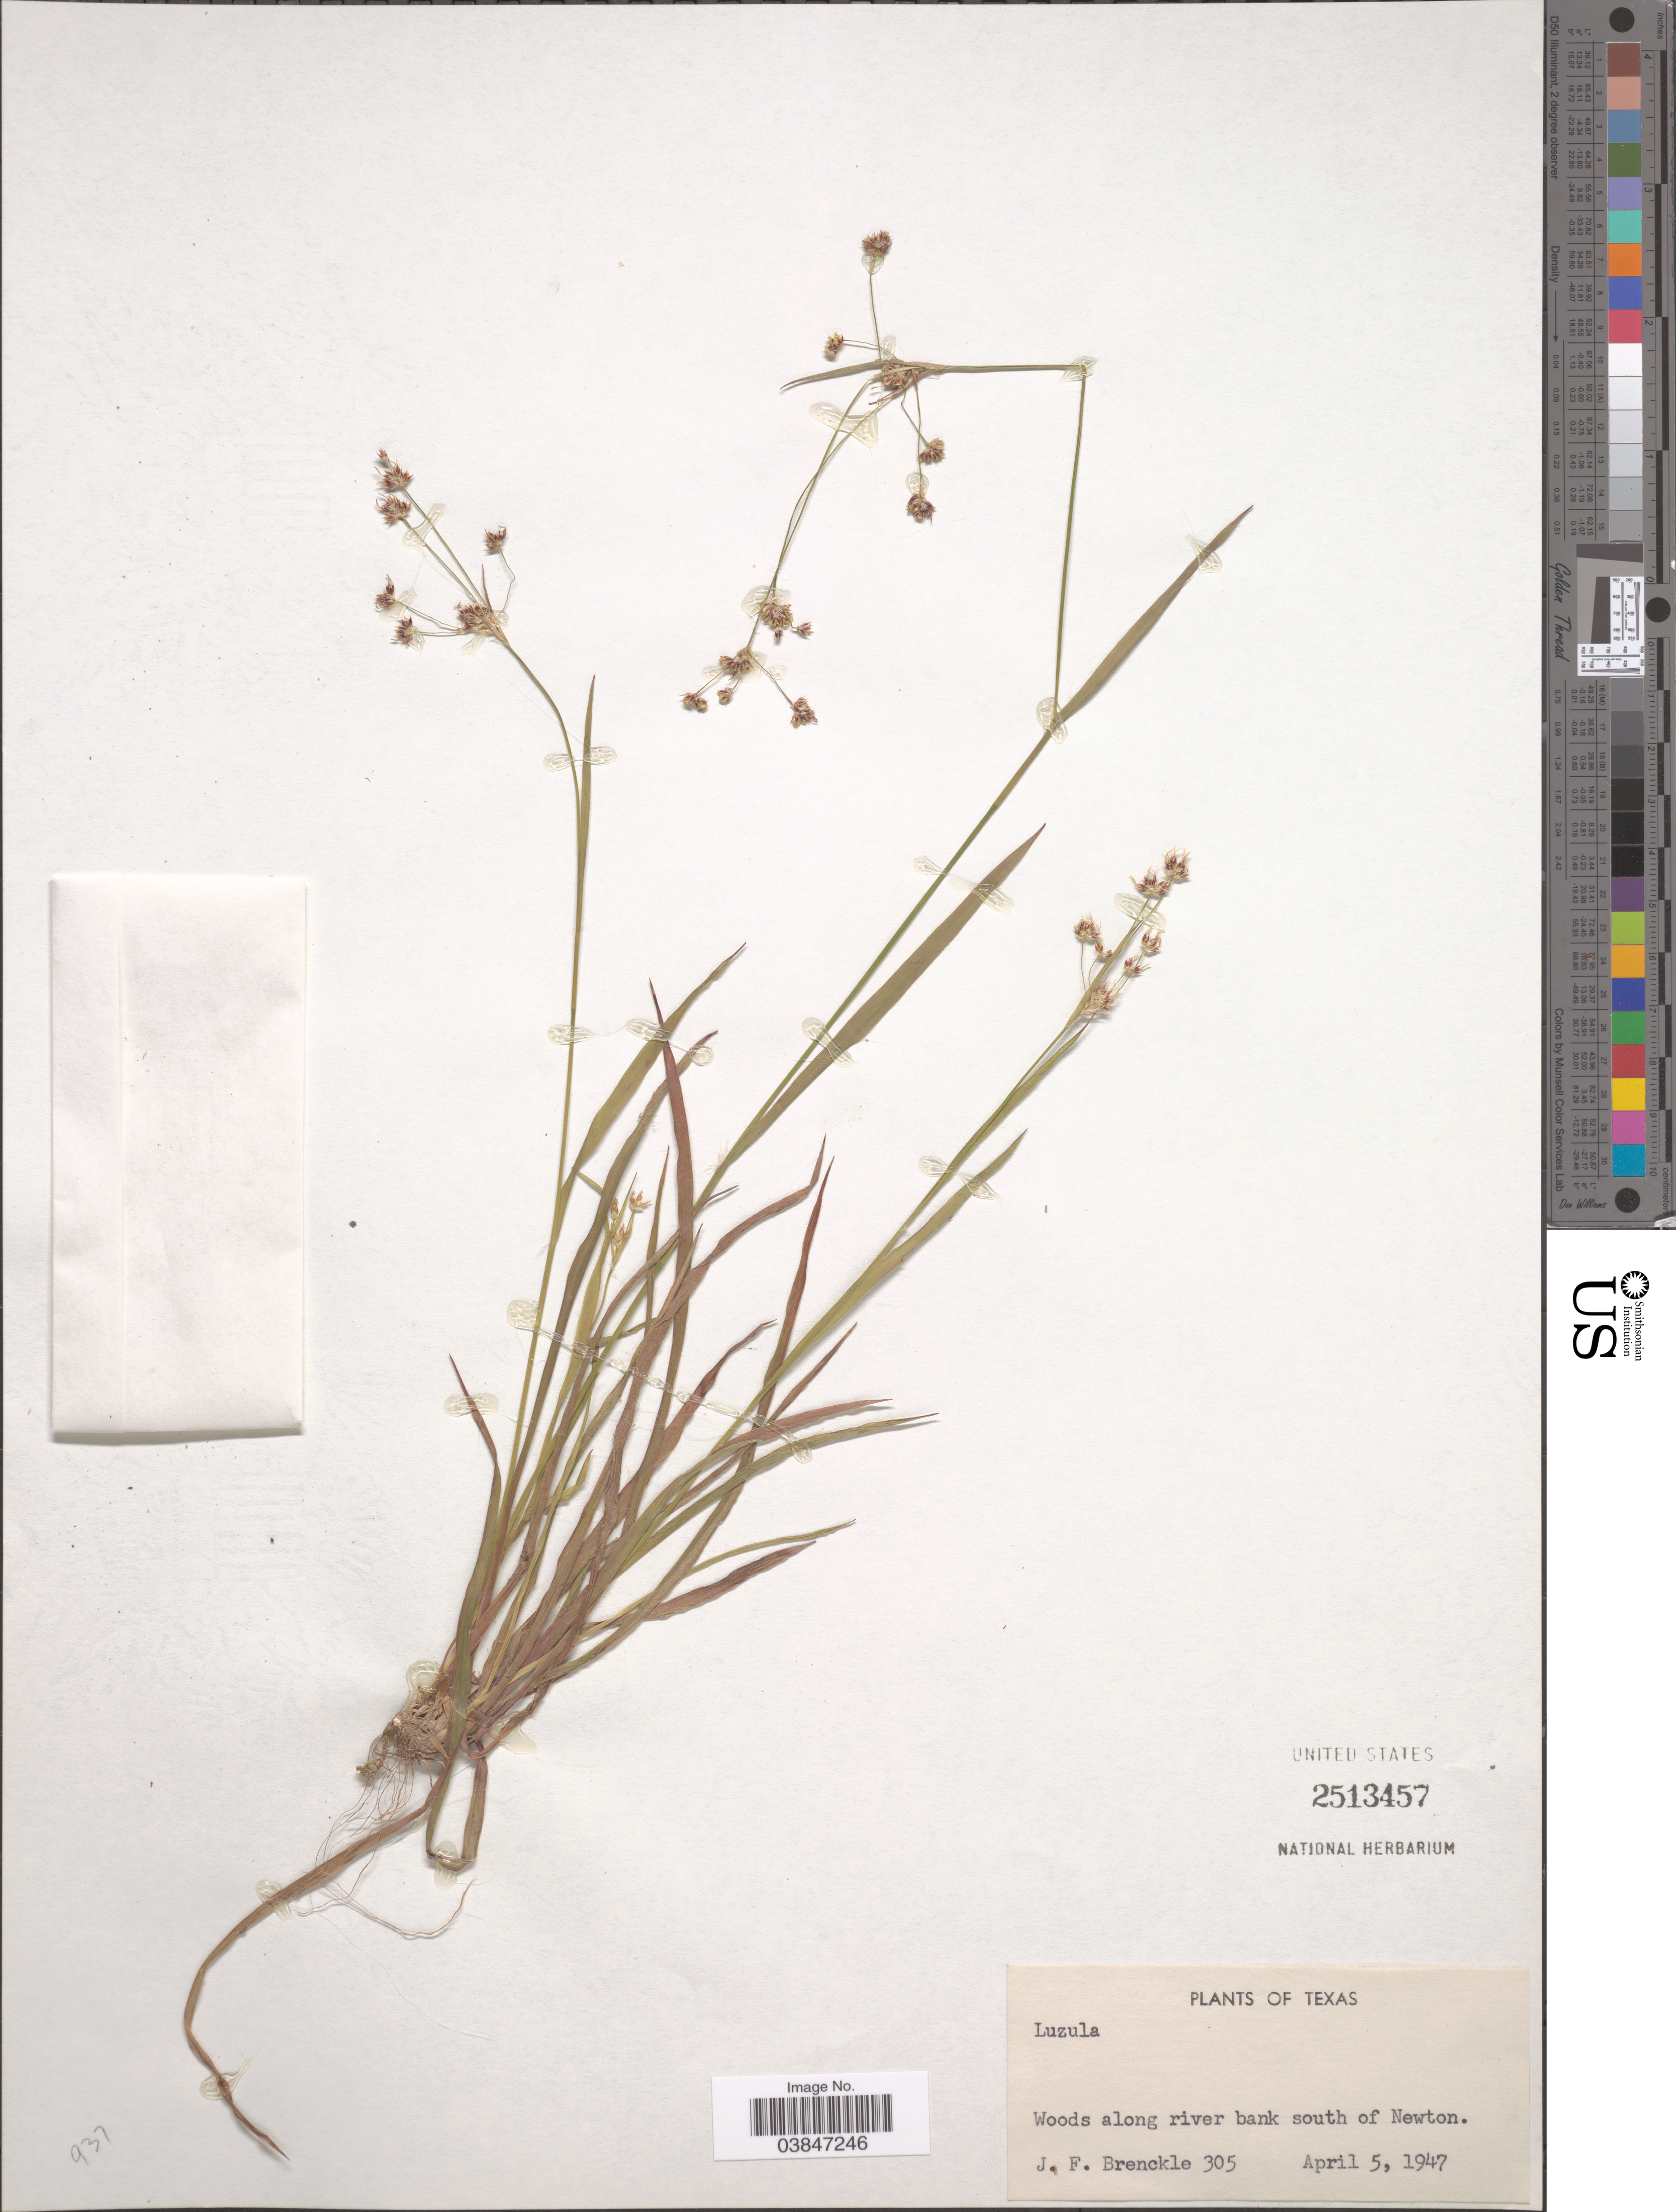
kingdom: Plantae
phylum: Tracheophyta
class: Liliopsida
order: Poales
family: Juncaceae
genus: Luzula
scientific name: Luzula sp.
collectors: J. Brenckle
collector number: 305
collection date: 1947-04-05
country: United States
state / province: Texas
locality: Woods along river bank south of Newton.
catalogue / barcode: US 2513457